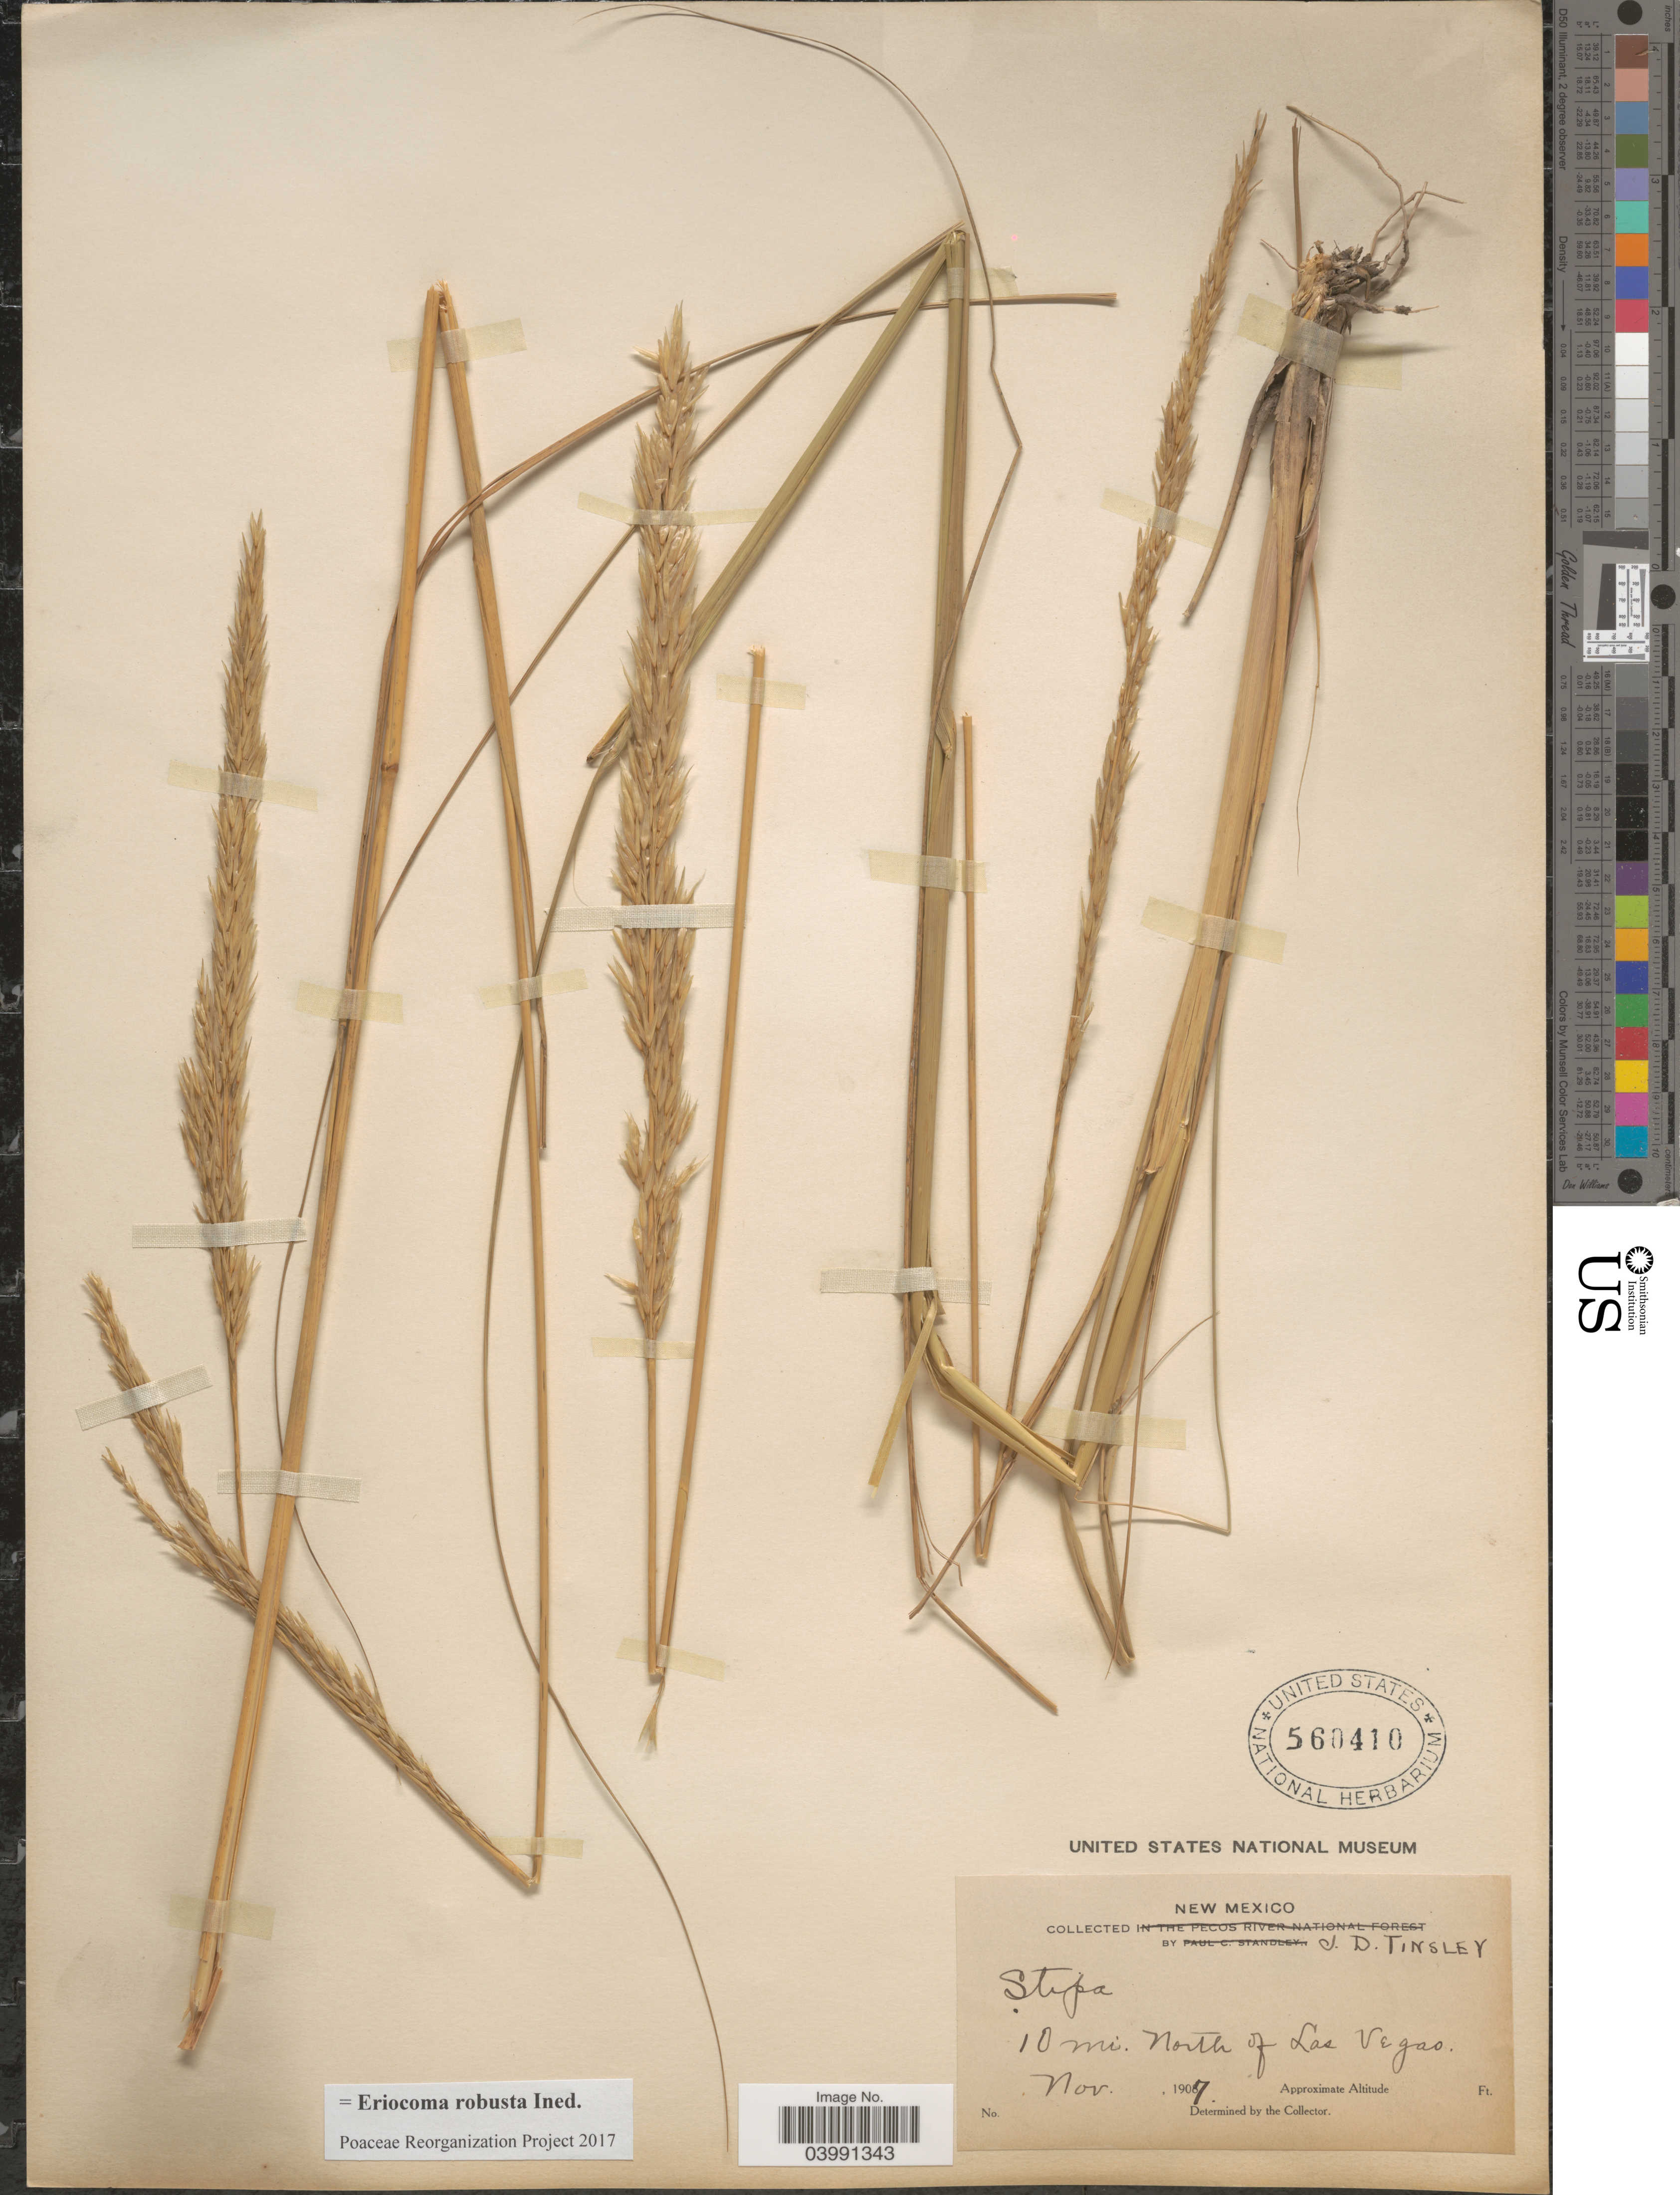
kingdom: Plantae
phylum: Tracheophyta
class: Liliopsida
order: Poales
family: Poaceae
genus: Eriocoma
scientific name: Eriocoma robusta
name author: (Vasey) Romasch.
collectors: J. Tinsley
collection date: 1907-11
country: United States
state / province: New Mexico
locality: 10 mi. North of Las Vegas.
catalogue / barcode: US 560410